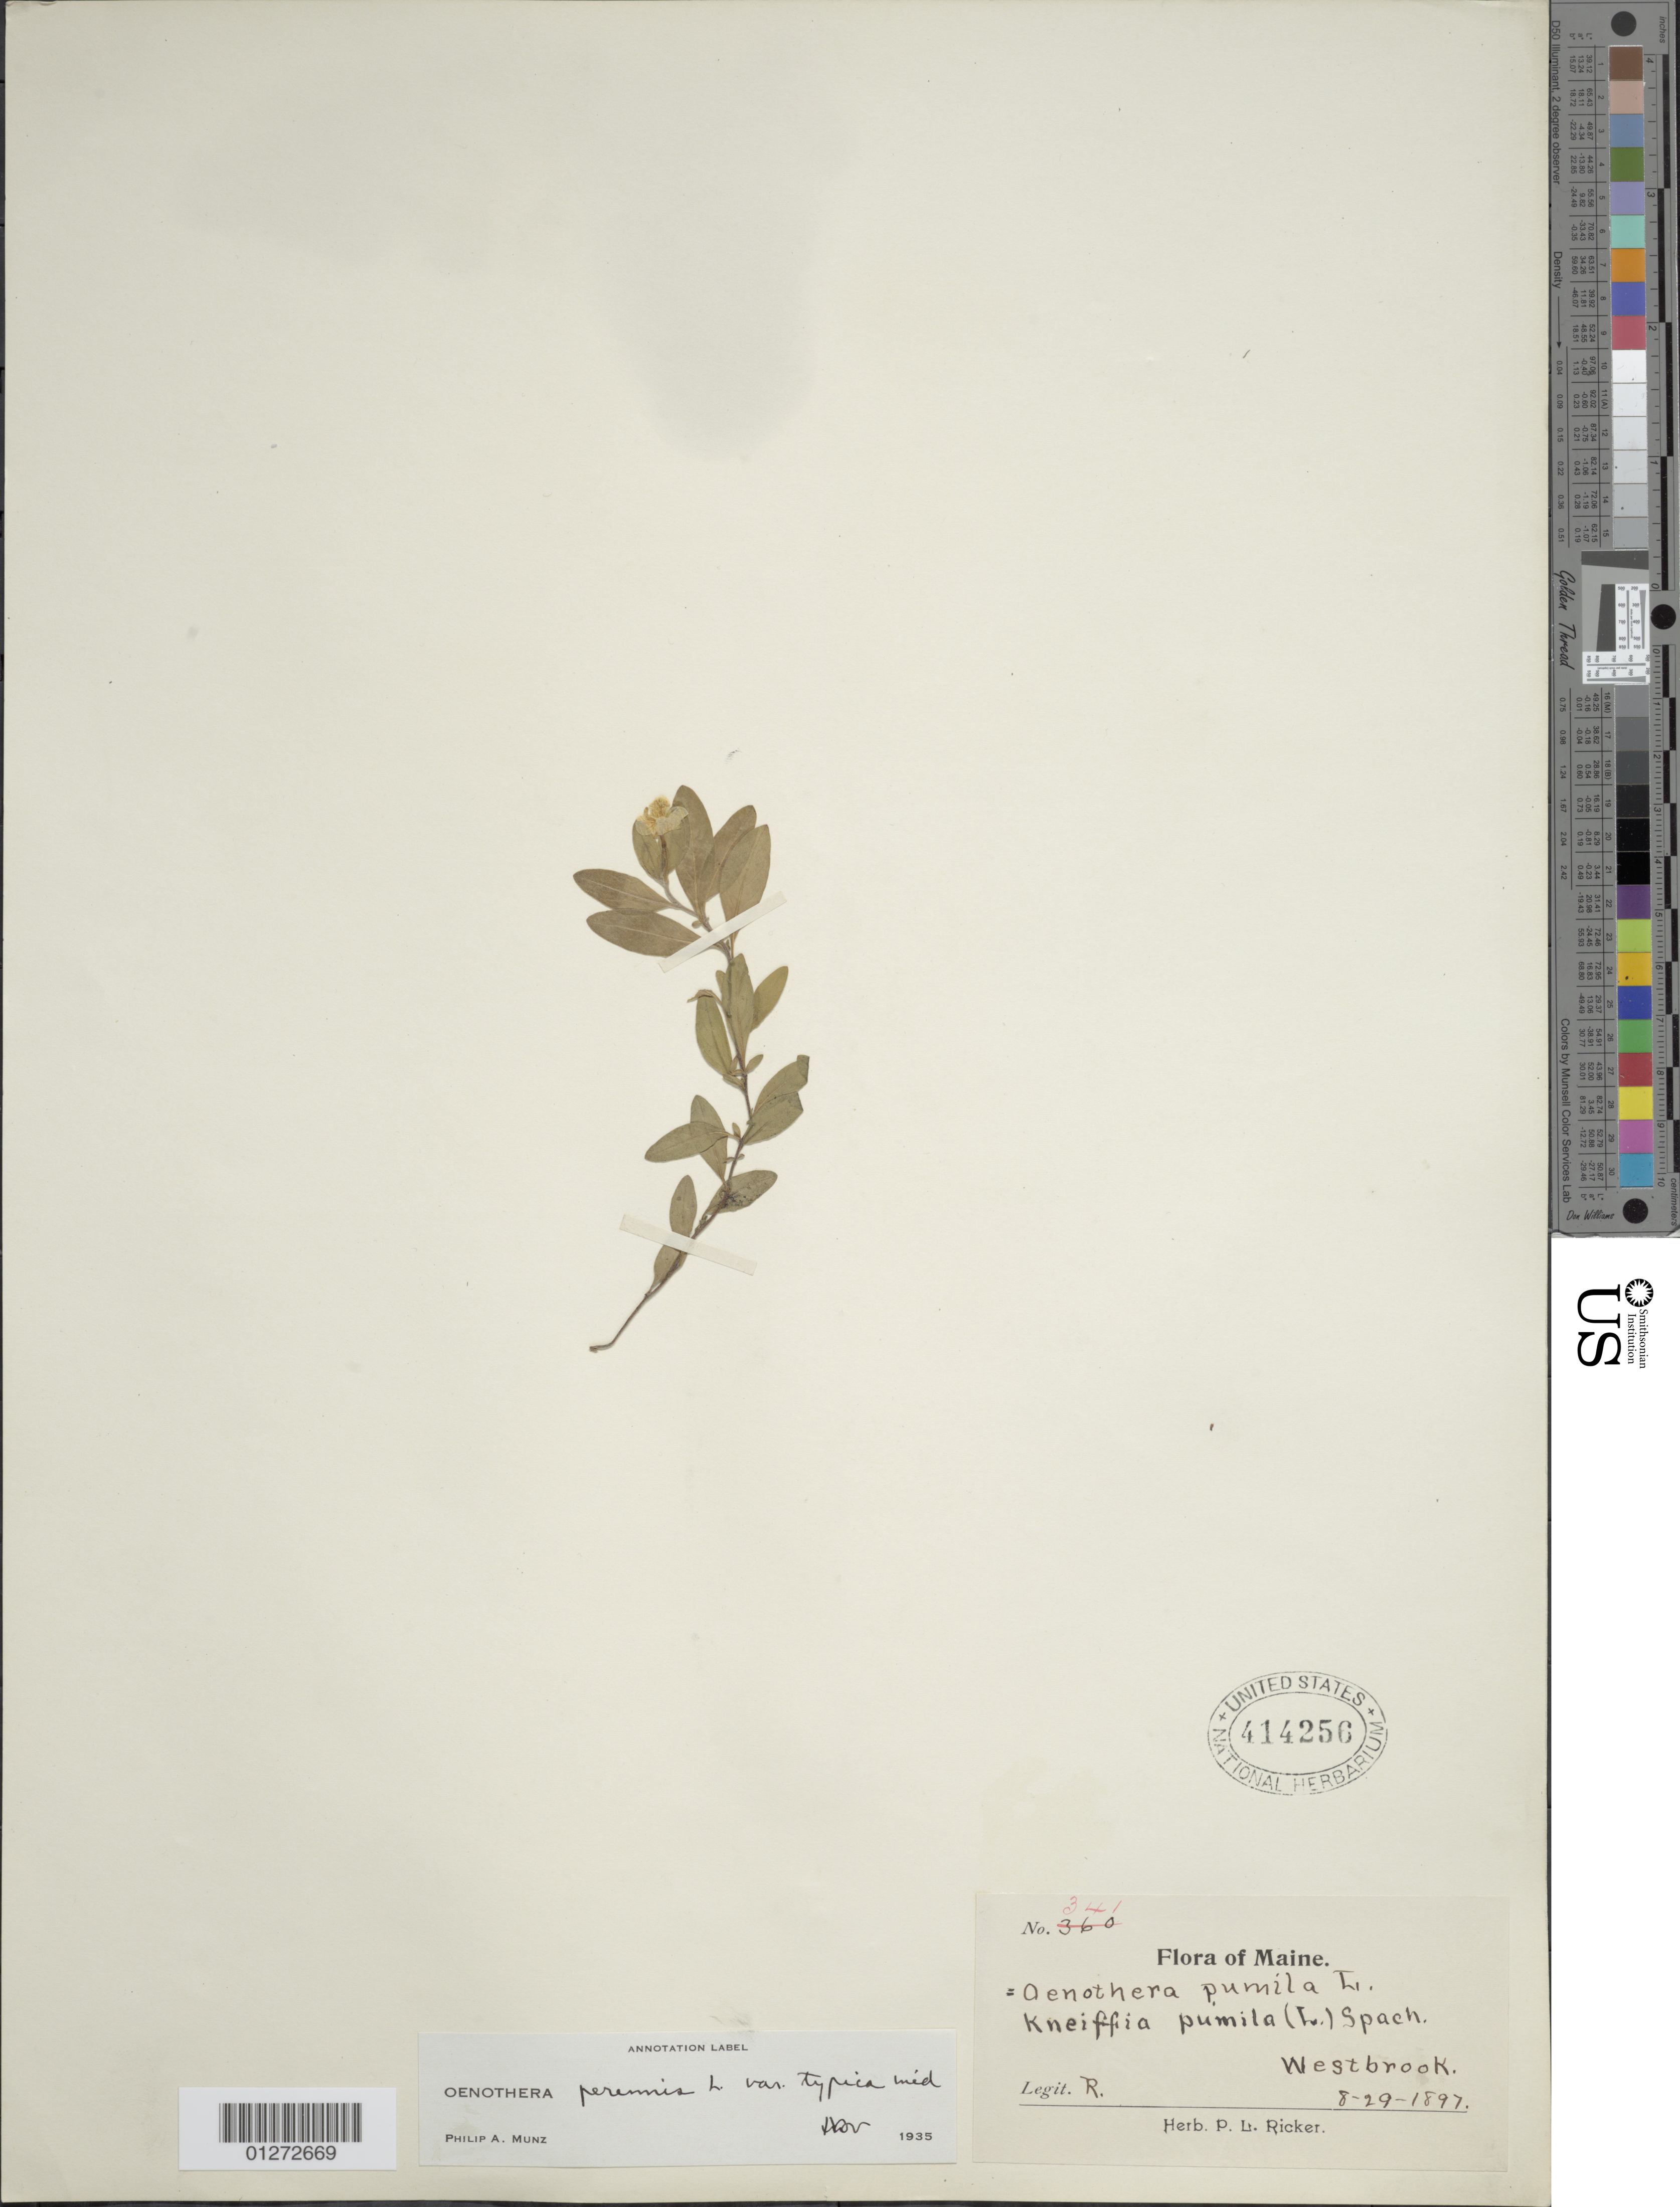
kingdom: Plantae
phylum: Tracheophyta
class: Magnoliopsida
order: Myrtales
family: Onagraceae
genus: Oenothera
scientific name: Oenothera perennis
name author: L.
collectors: P. Ricker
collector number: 341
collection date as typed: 29 Aug 1897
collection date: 1897-08-29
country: United States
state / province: Maine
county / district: Cumberland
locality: Westbrook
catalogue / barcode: US 414256